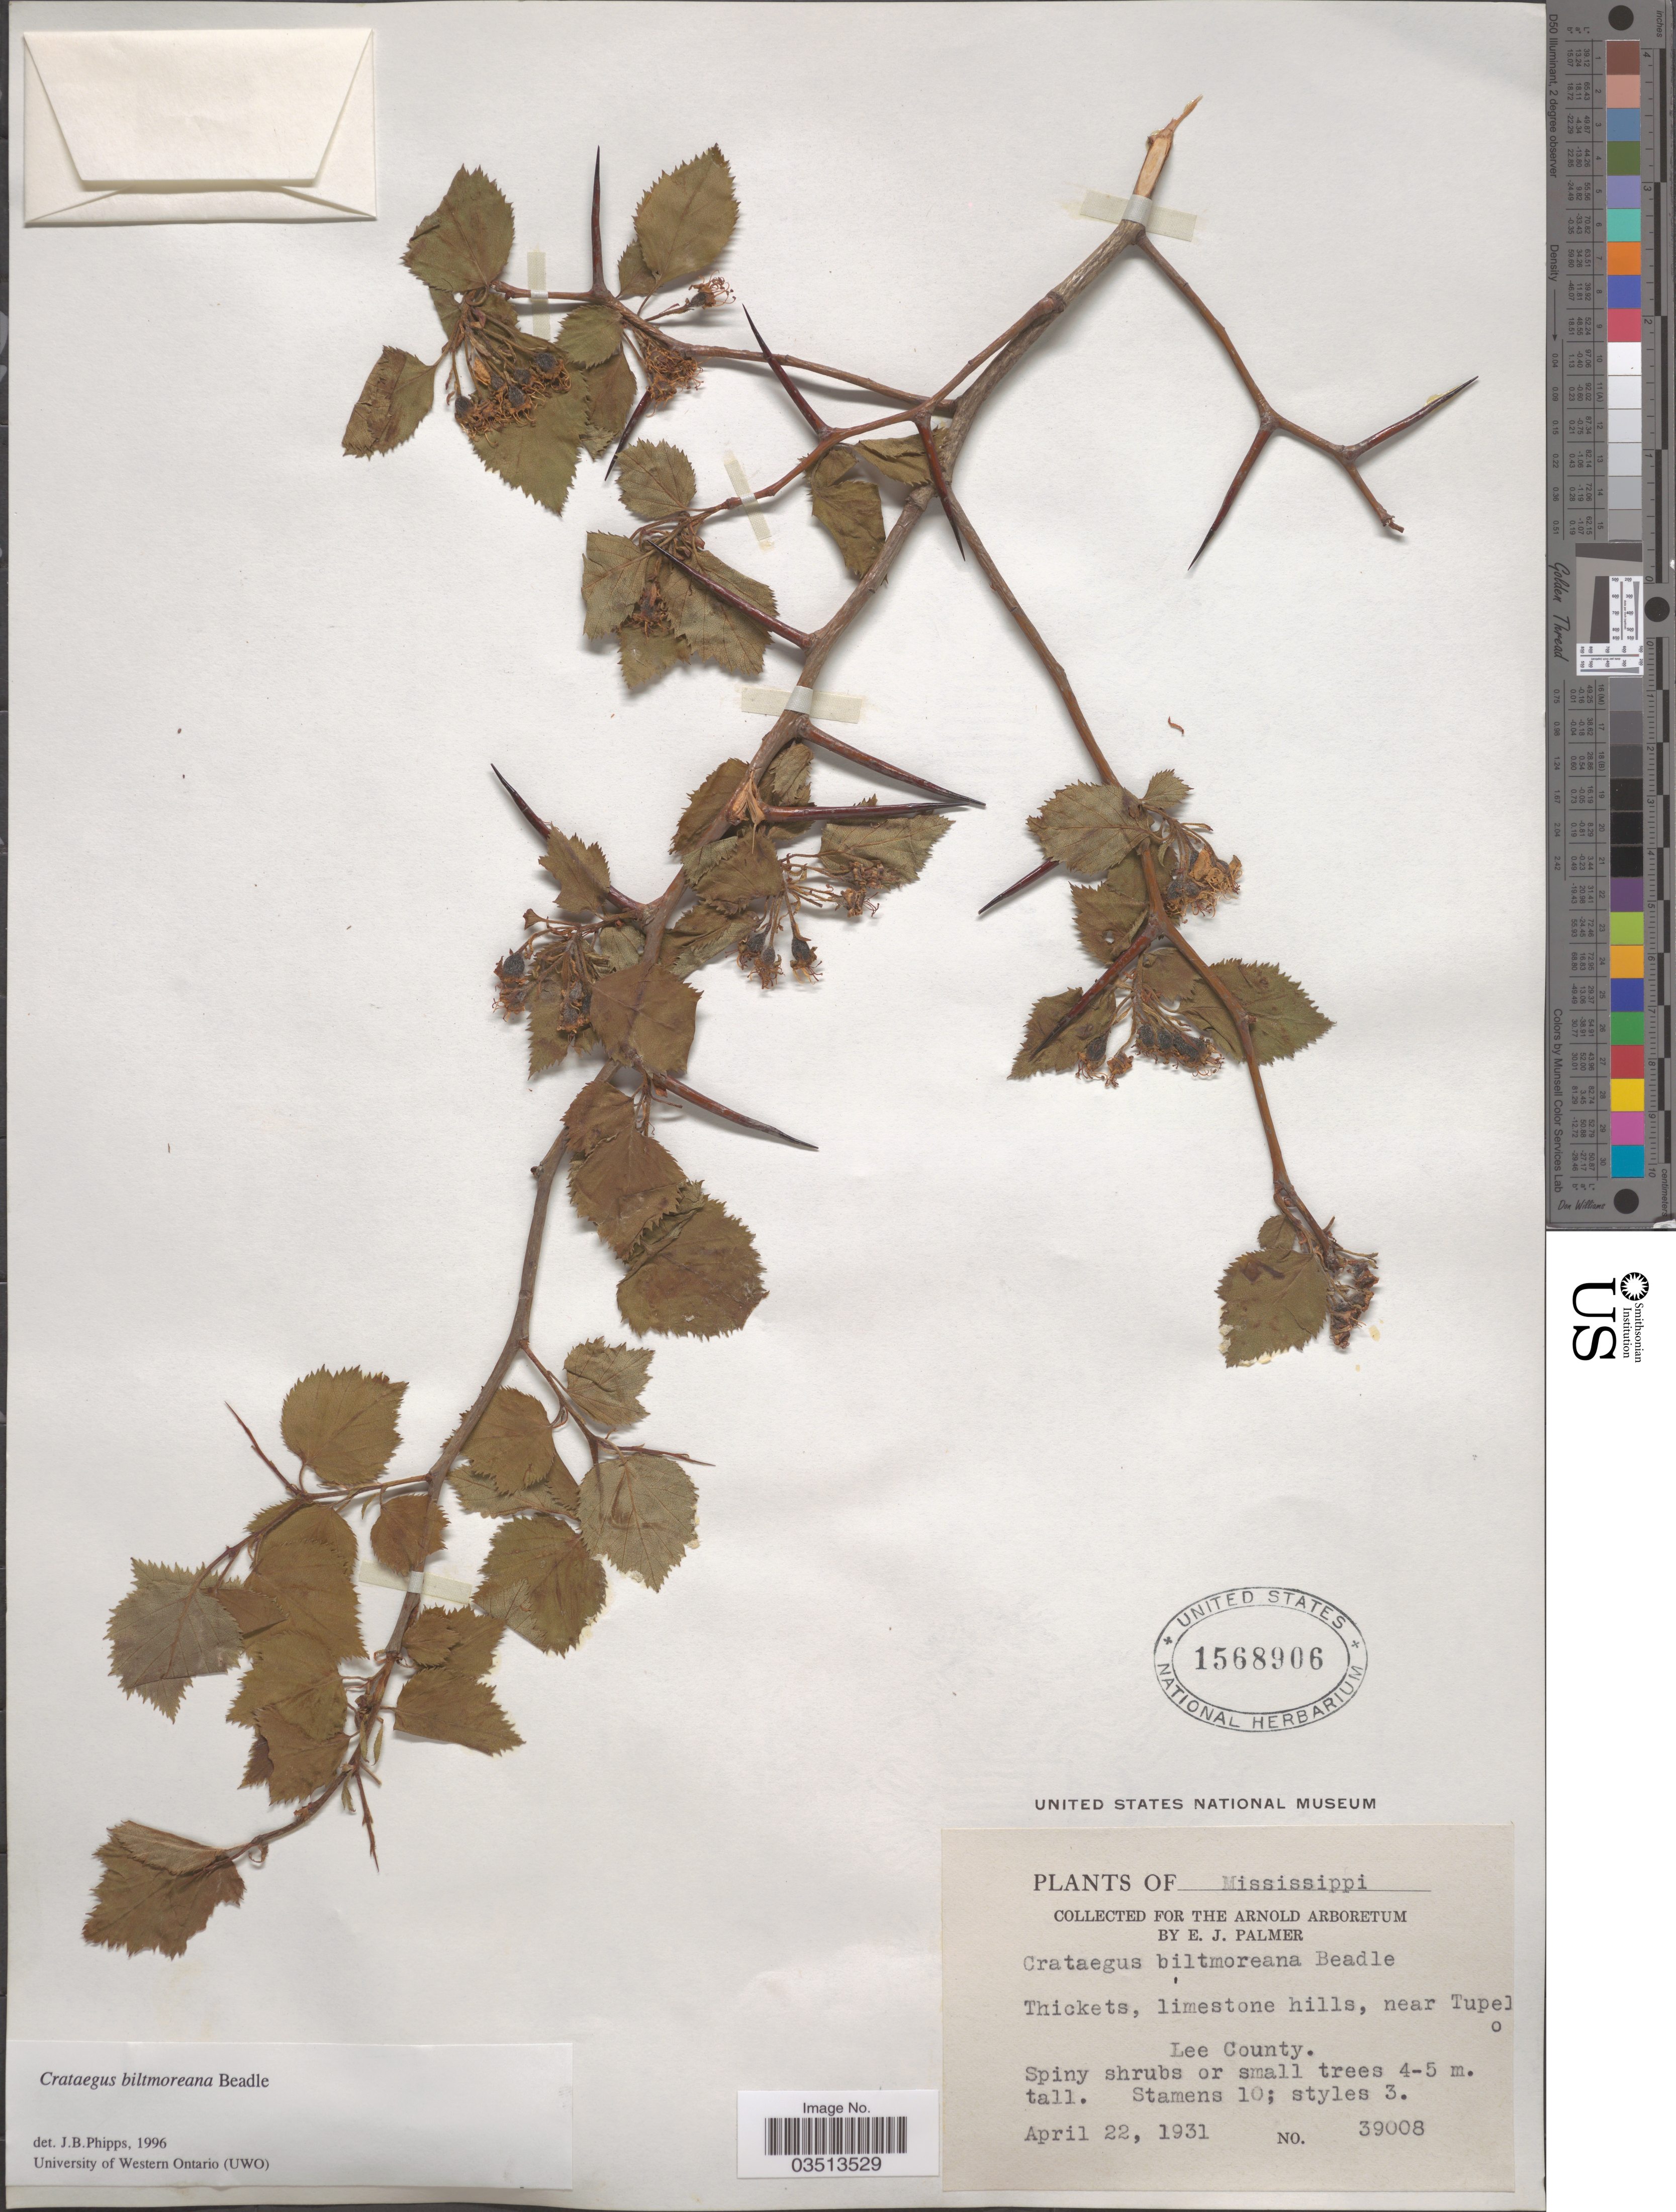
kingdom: Plantae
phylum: Tracheophyta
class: Magnoliopsida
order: Rosales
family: Rosaceae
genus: Crataegus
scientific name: Crataegus biltmoreana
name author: Beadle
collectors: E. J. Palmer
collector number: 39008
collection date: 1931-04-22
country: United States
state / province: Mississippi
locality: Near Tupelo. Lee County.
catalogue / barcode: US 1568906